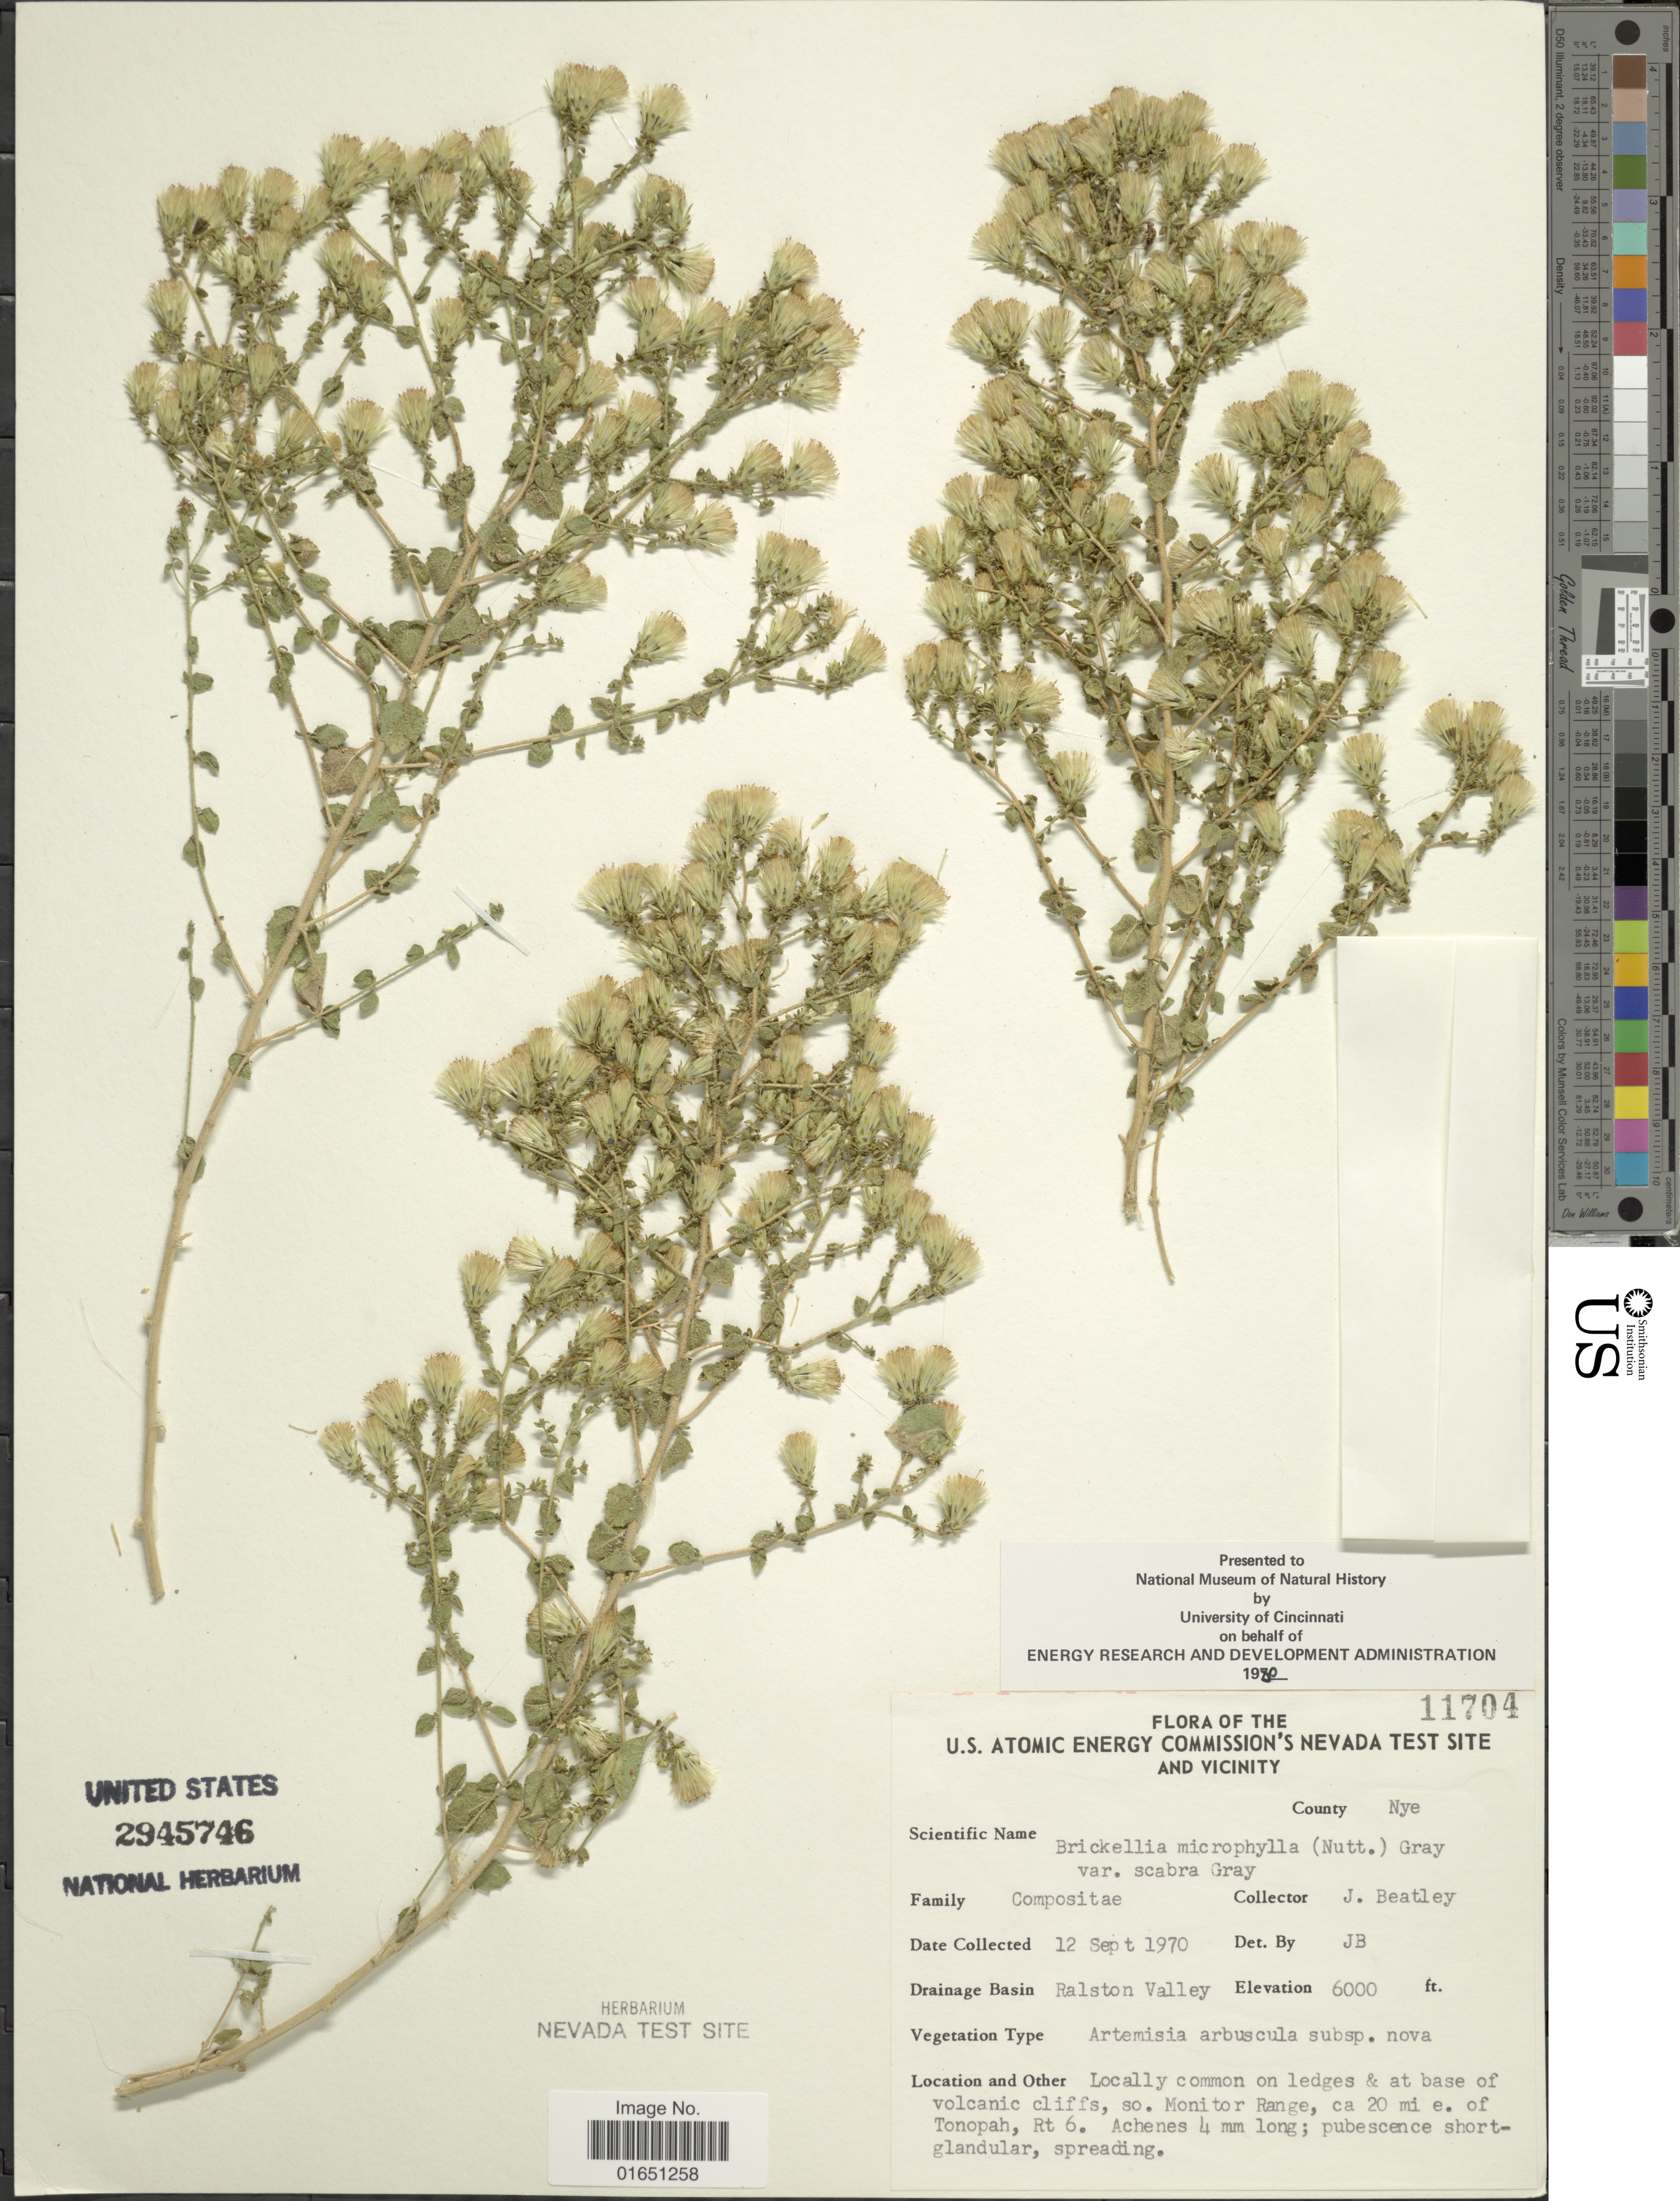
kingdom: Plantae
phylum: Tracheophyta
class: Magnoliopsida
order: Asterales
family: Asteraceae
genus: Brickellia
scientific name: Brickellia microphylla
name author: (Nutt.) A. Gray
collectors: J. C. Beatley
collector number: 11704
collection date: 1970-09-12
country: United States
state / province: Nevada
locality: U. S. Atomic Energy Commission's Nevada Test Site and Vicinity County Nye, Drainage Basin: Ralston Valley, Locally common on ledges & at base of volcanic cliffs, so. Monitor Range, 20 mi e. of Tonopah, Rt 6.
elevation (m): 1829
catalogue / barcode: US 2945746